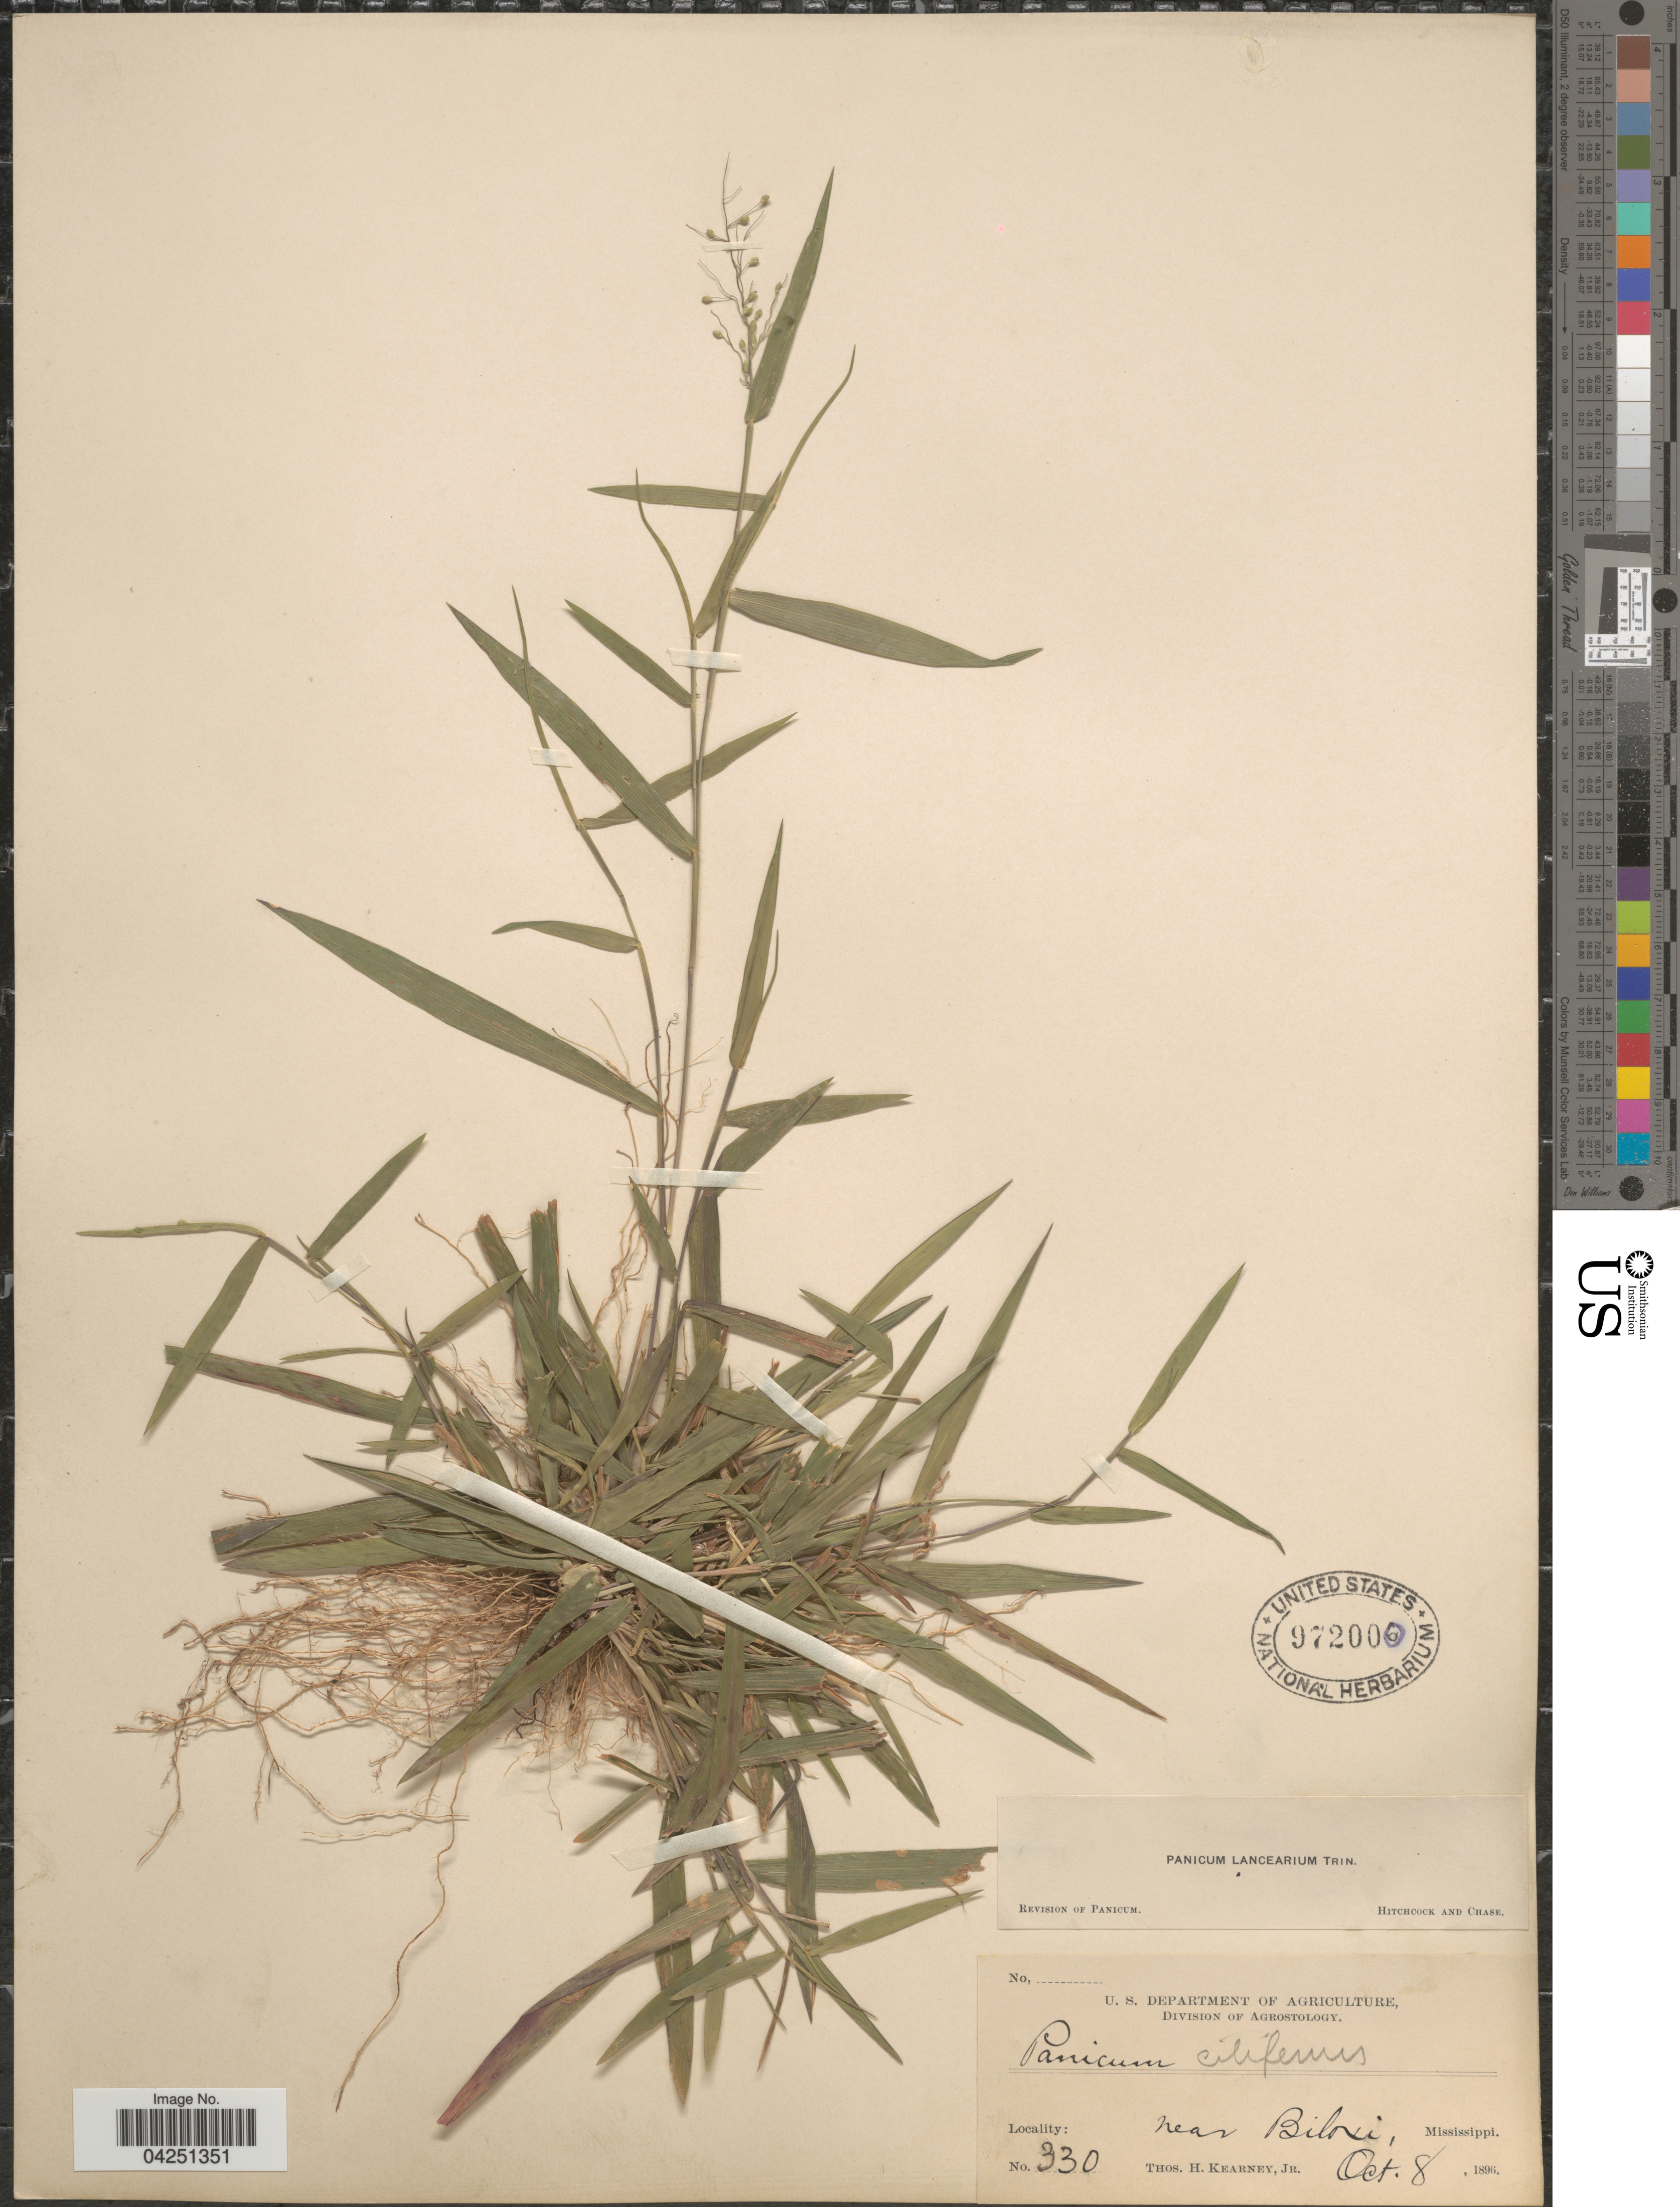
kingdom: Plantae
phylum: Tracheophyta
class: Liliopsida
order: Poales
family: Poaceae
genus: Dichanthelium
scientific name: Dichanthelium acuminatum var. acuminatum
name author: (Sw.) Gould & C.A. Clark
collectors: T. H. Kearney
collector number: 330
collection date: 1896-10-08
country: United States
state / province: Mississippi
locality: Near Biloxi.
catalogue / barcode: US 972000